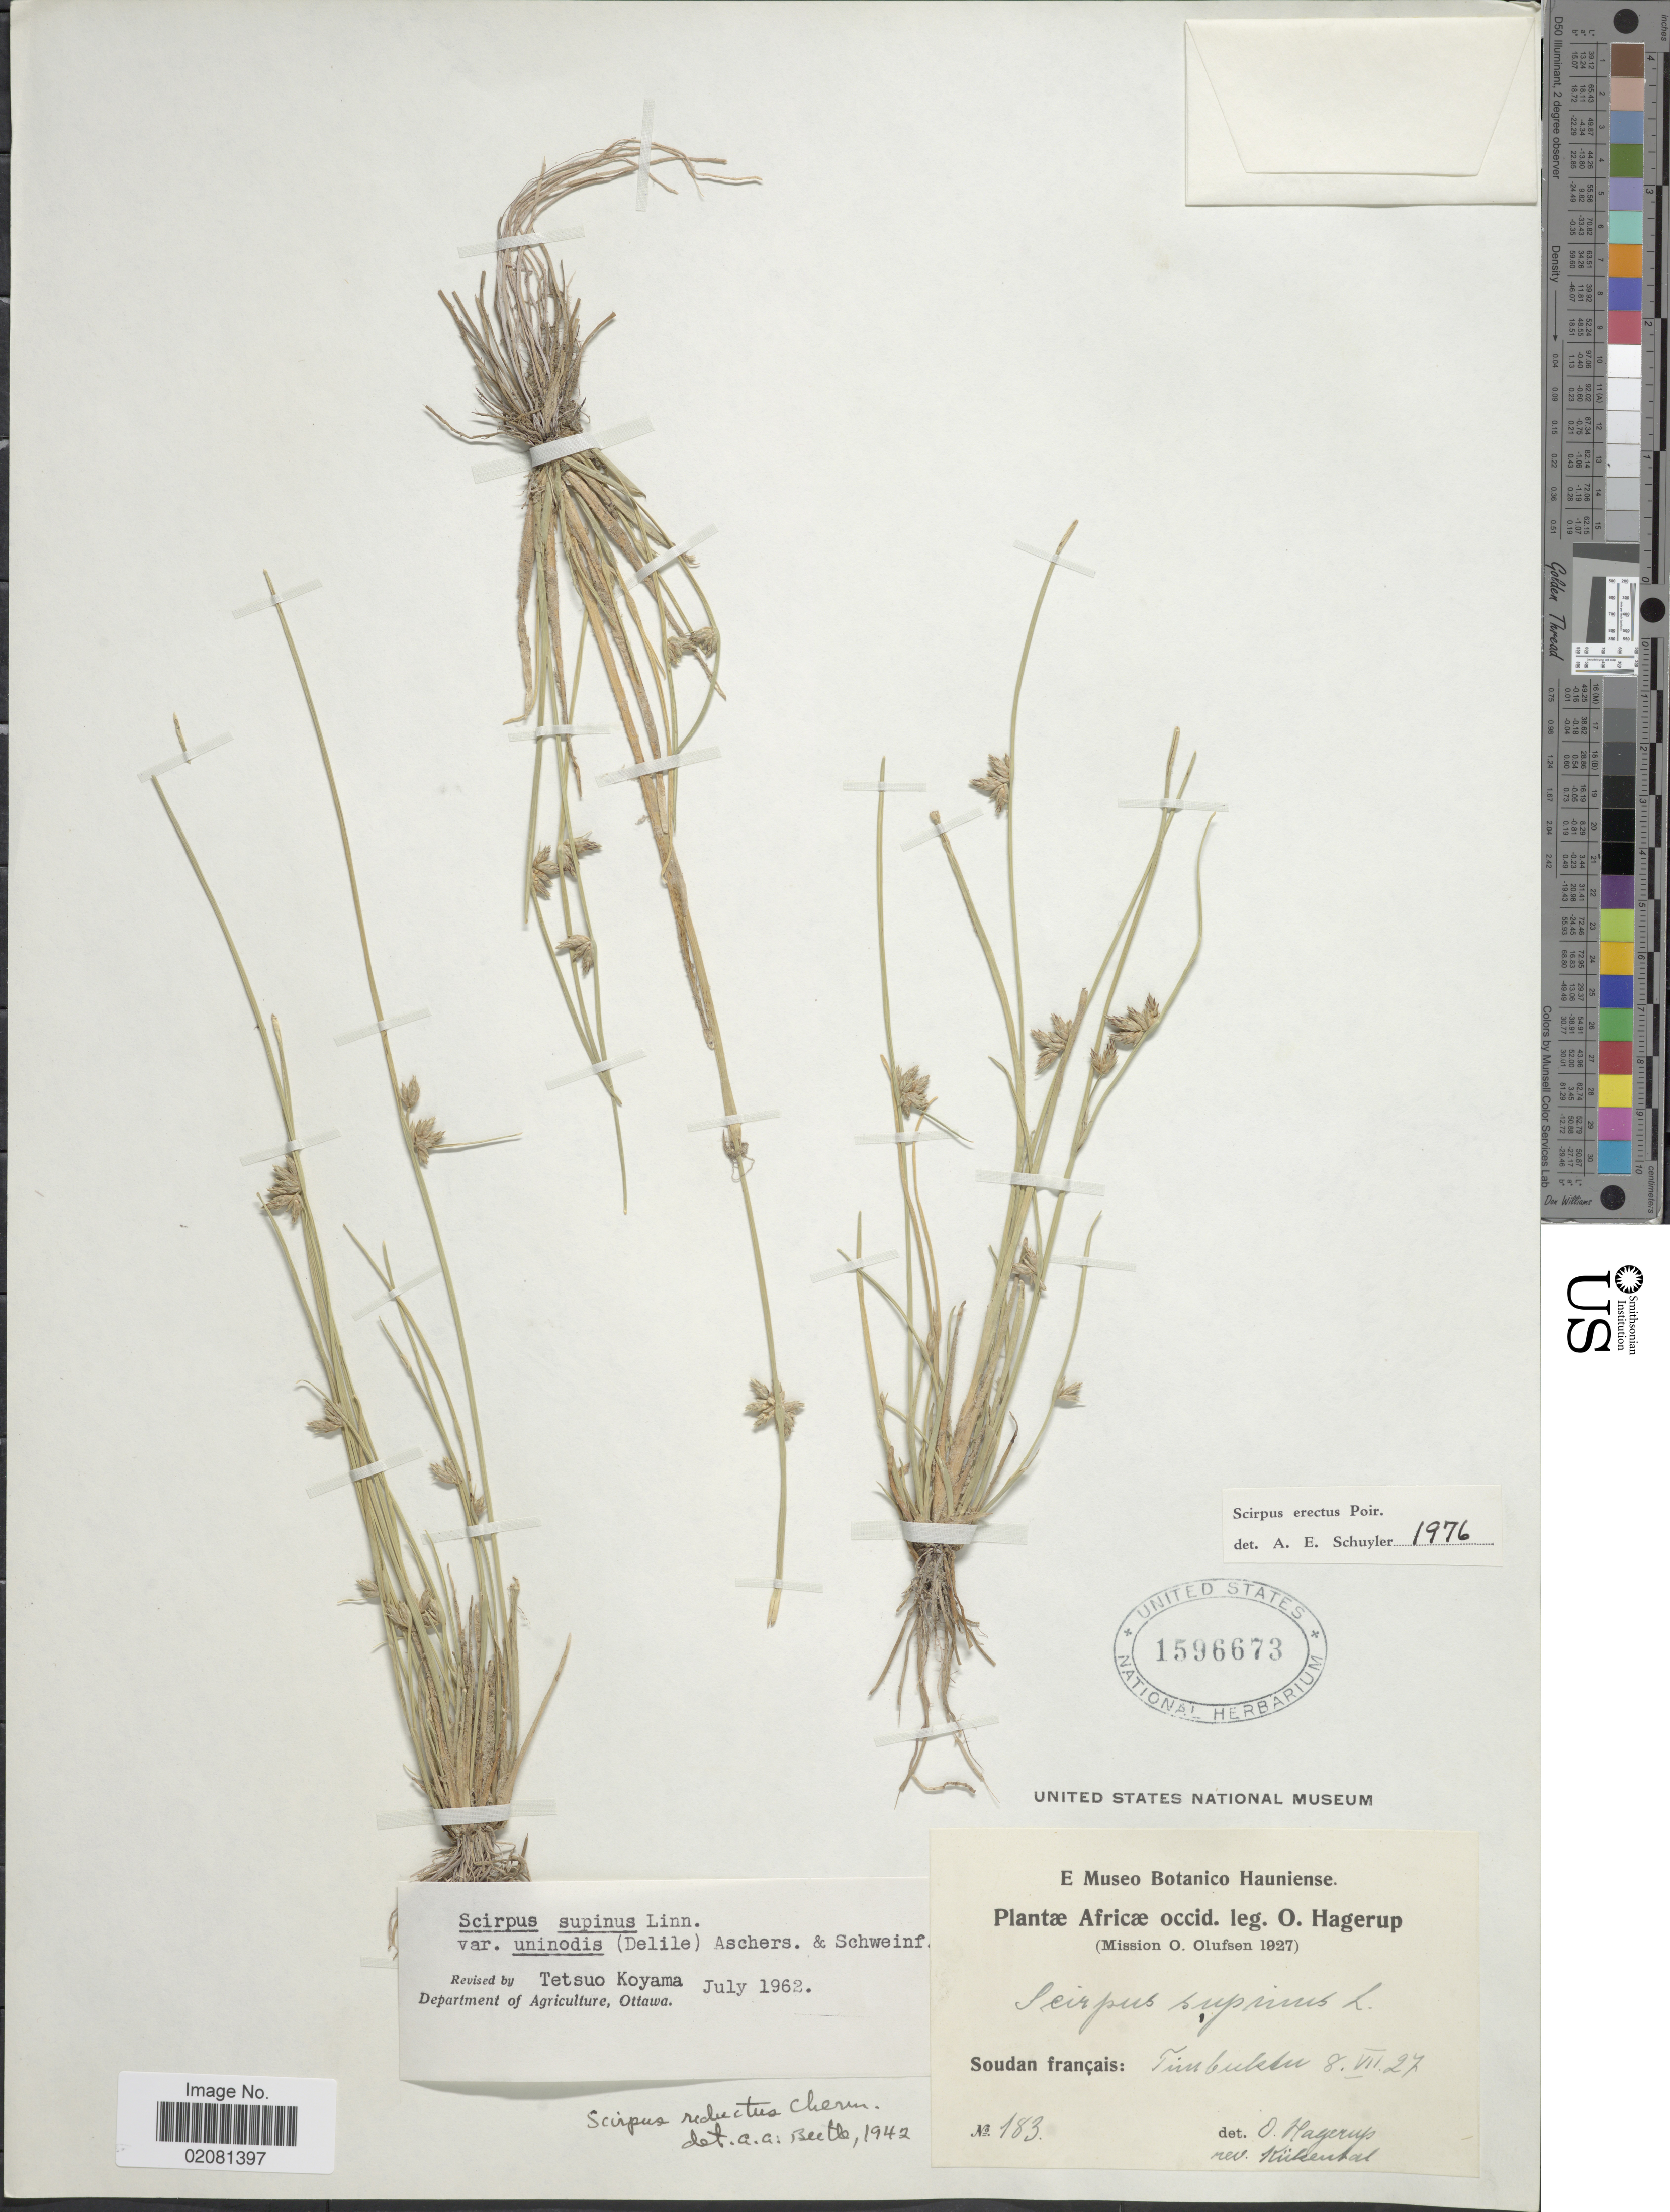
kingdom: Plantae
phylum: Tracheophyta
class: Liliopsida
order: Poales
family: Cyperaceae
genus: Schoenoplectus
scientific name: Schoenoplectus erectus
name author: (Poir.) Palla ex J. Raynal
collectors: O. Hagerup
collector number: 183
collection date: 1927-07-08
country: Mali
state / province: Tombouctou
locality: Soudan français: Timbuktu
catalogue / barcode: US 1596673